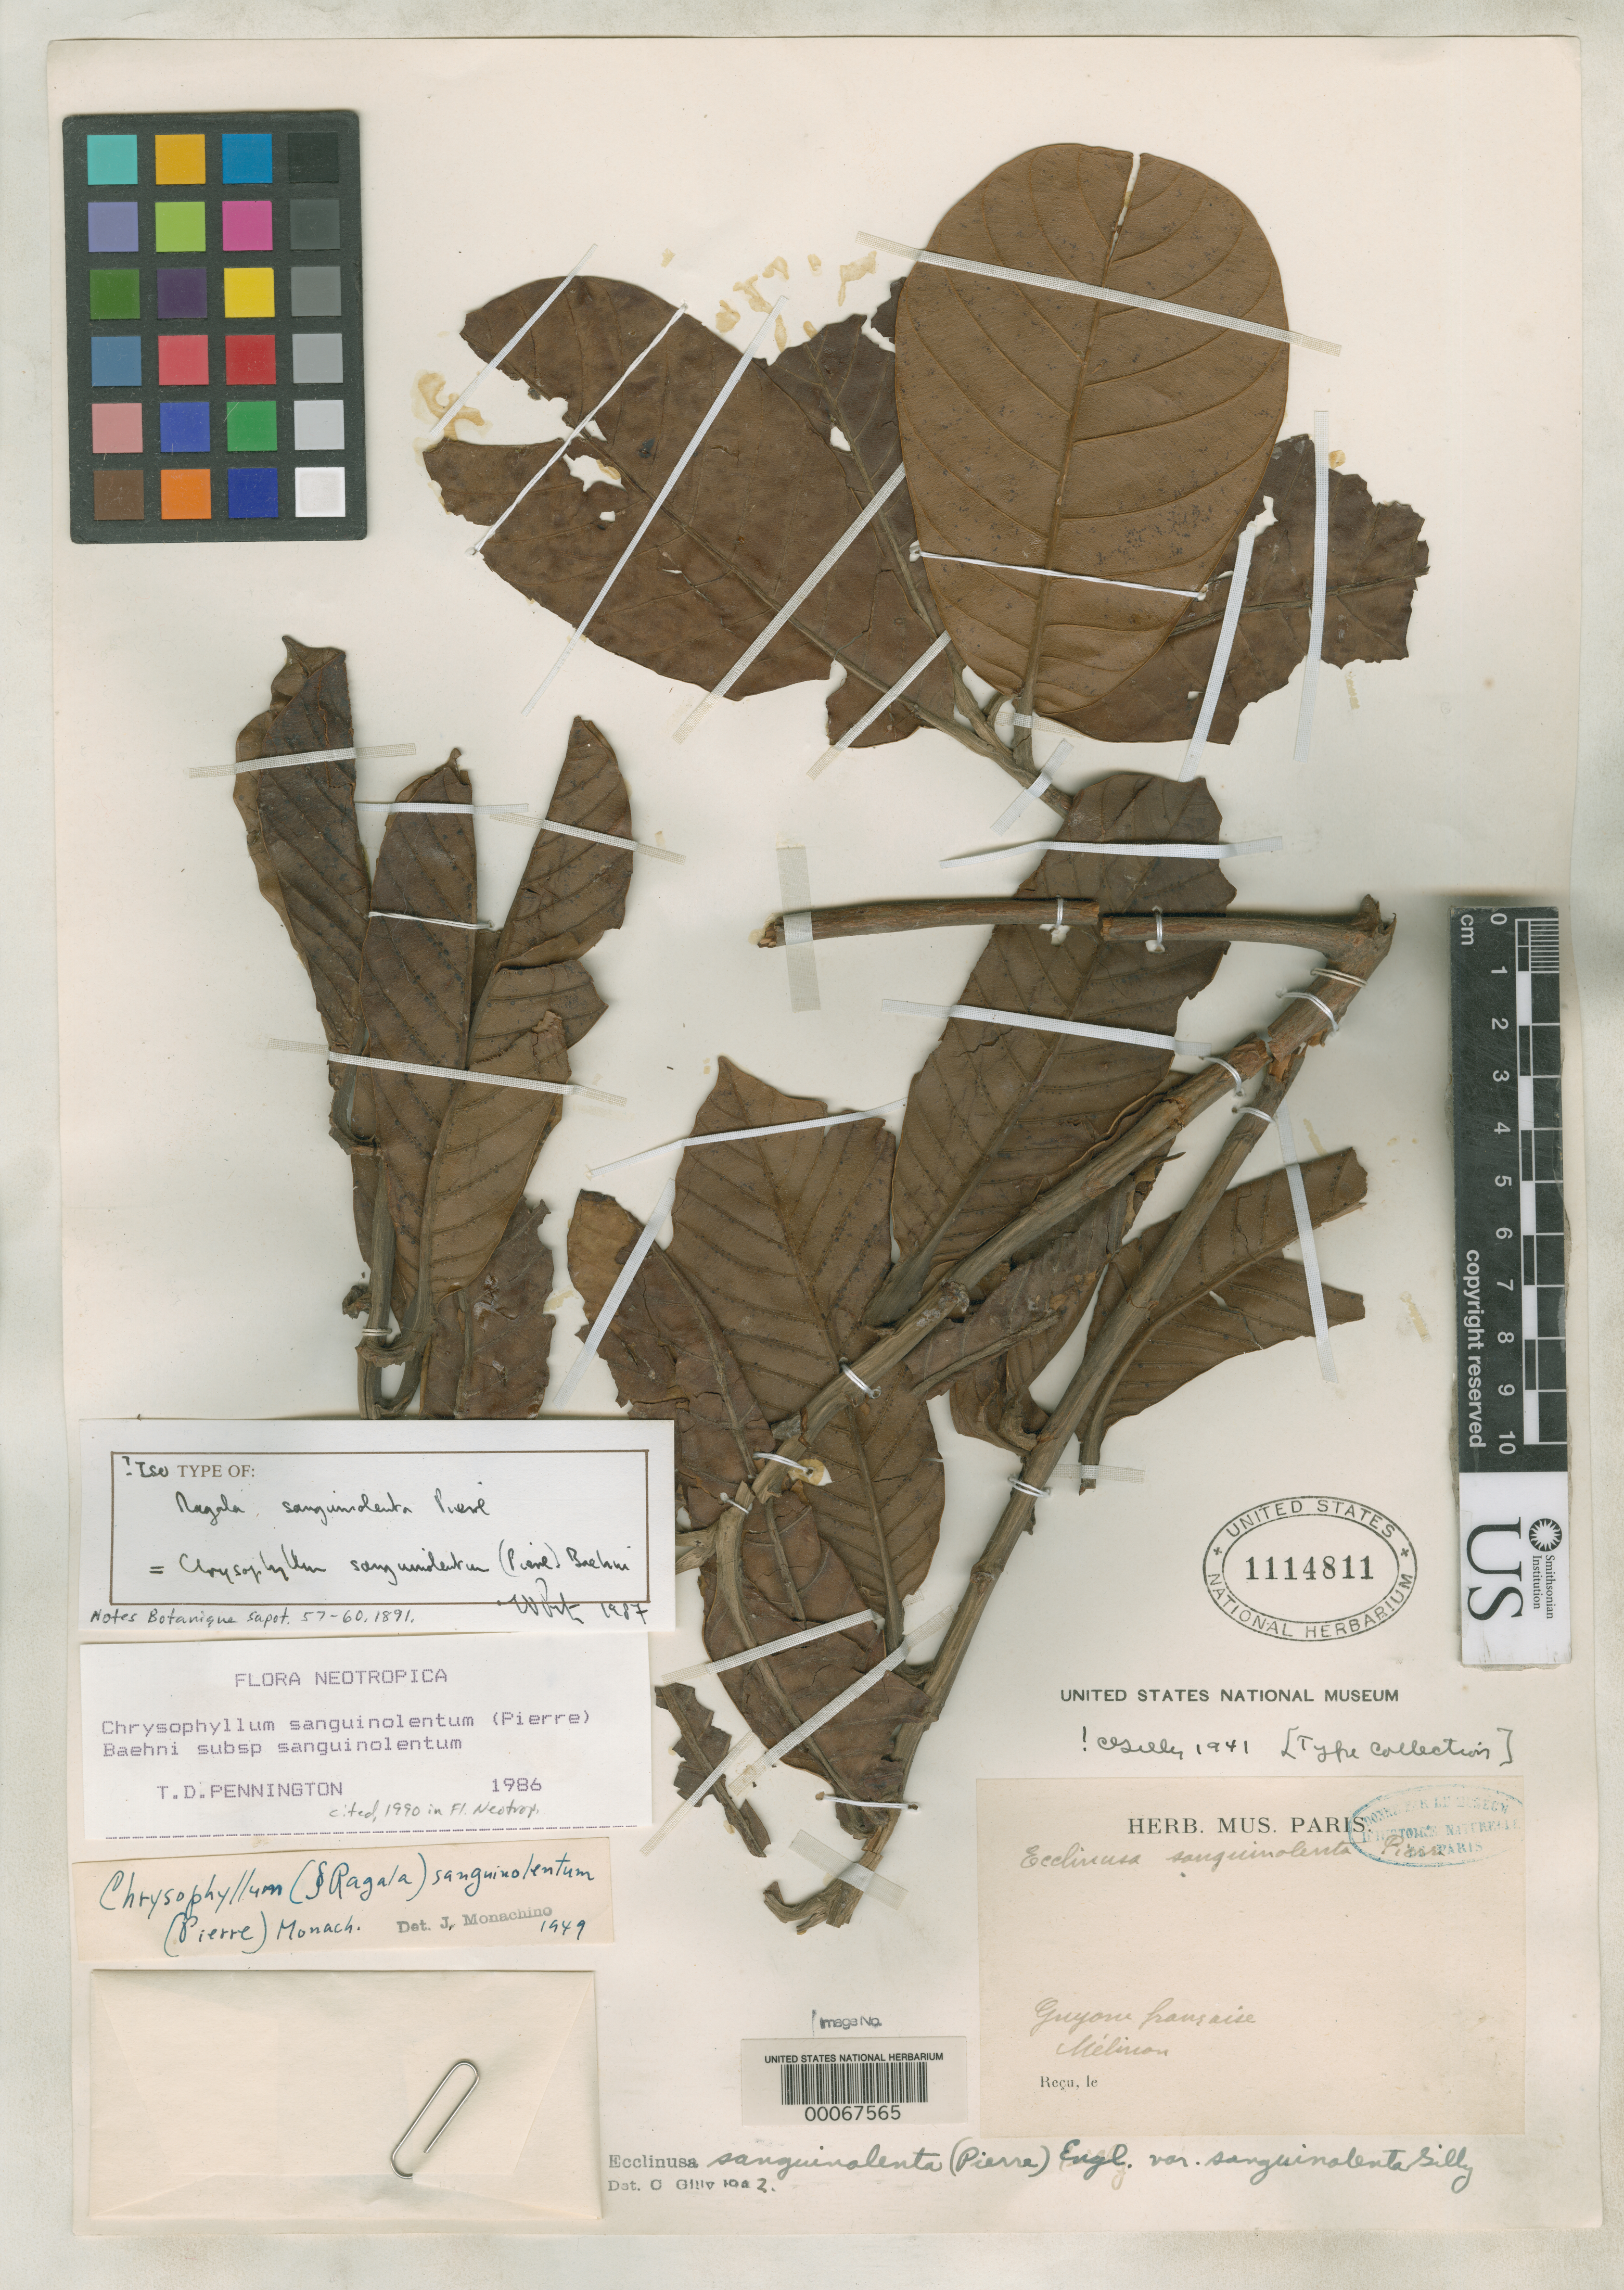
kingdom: Plantae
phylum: Tracheophyta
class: Magnoliopsida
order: Ericales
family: Sapotaceae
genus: Ragala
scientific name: Ragala sanguinolenta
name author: Pierre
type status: Isotype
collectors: M. Melinon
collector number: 42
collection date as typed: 18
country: French Guiana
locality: Guyane Francaise (Maroni)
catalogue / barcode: US 1114811